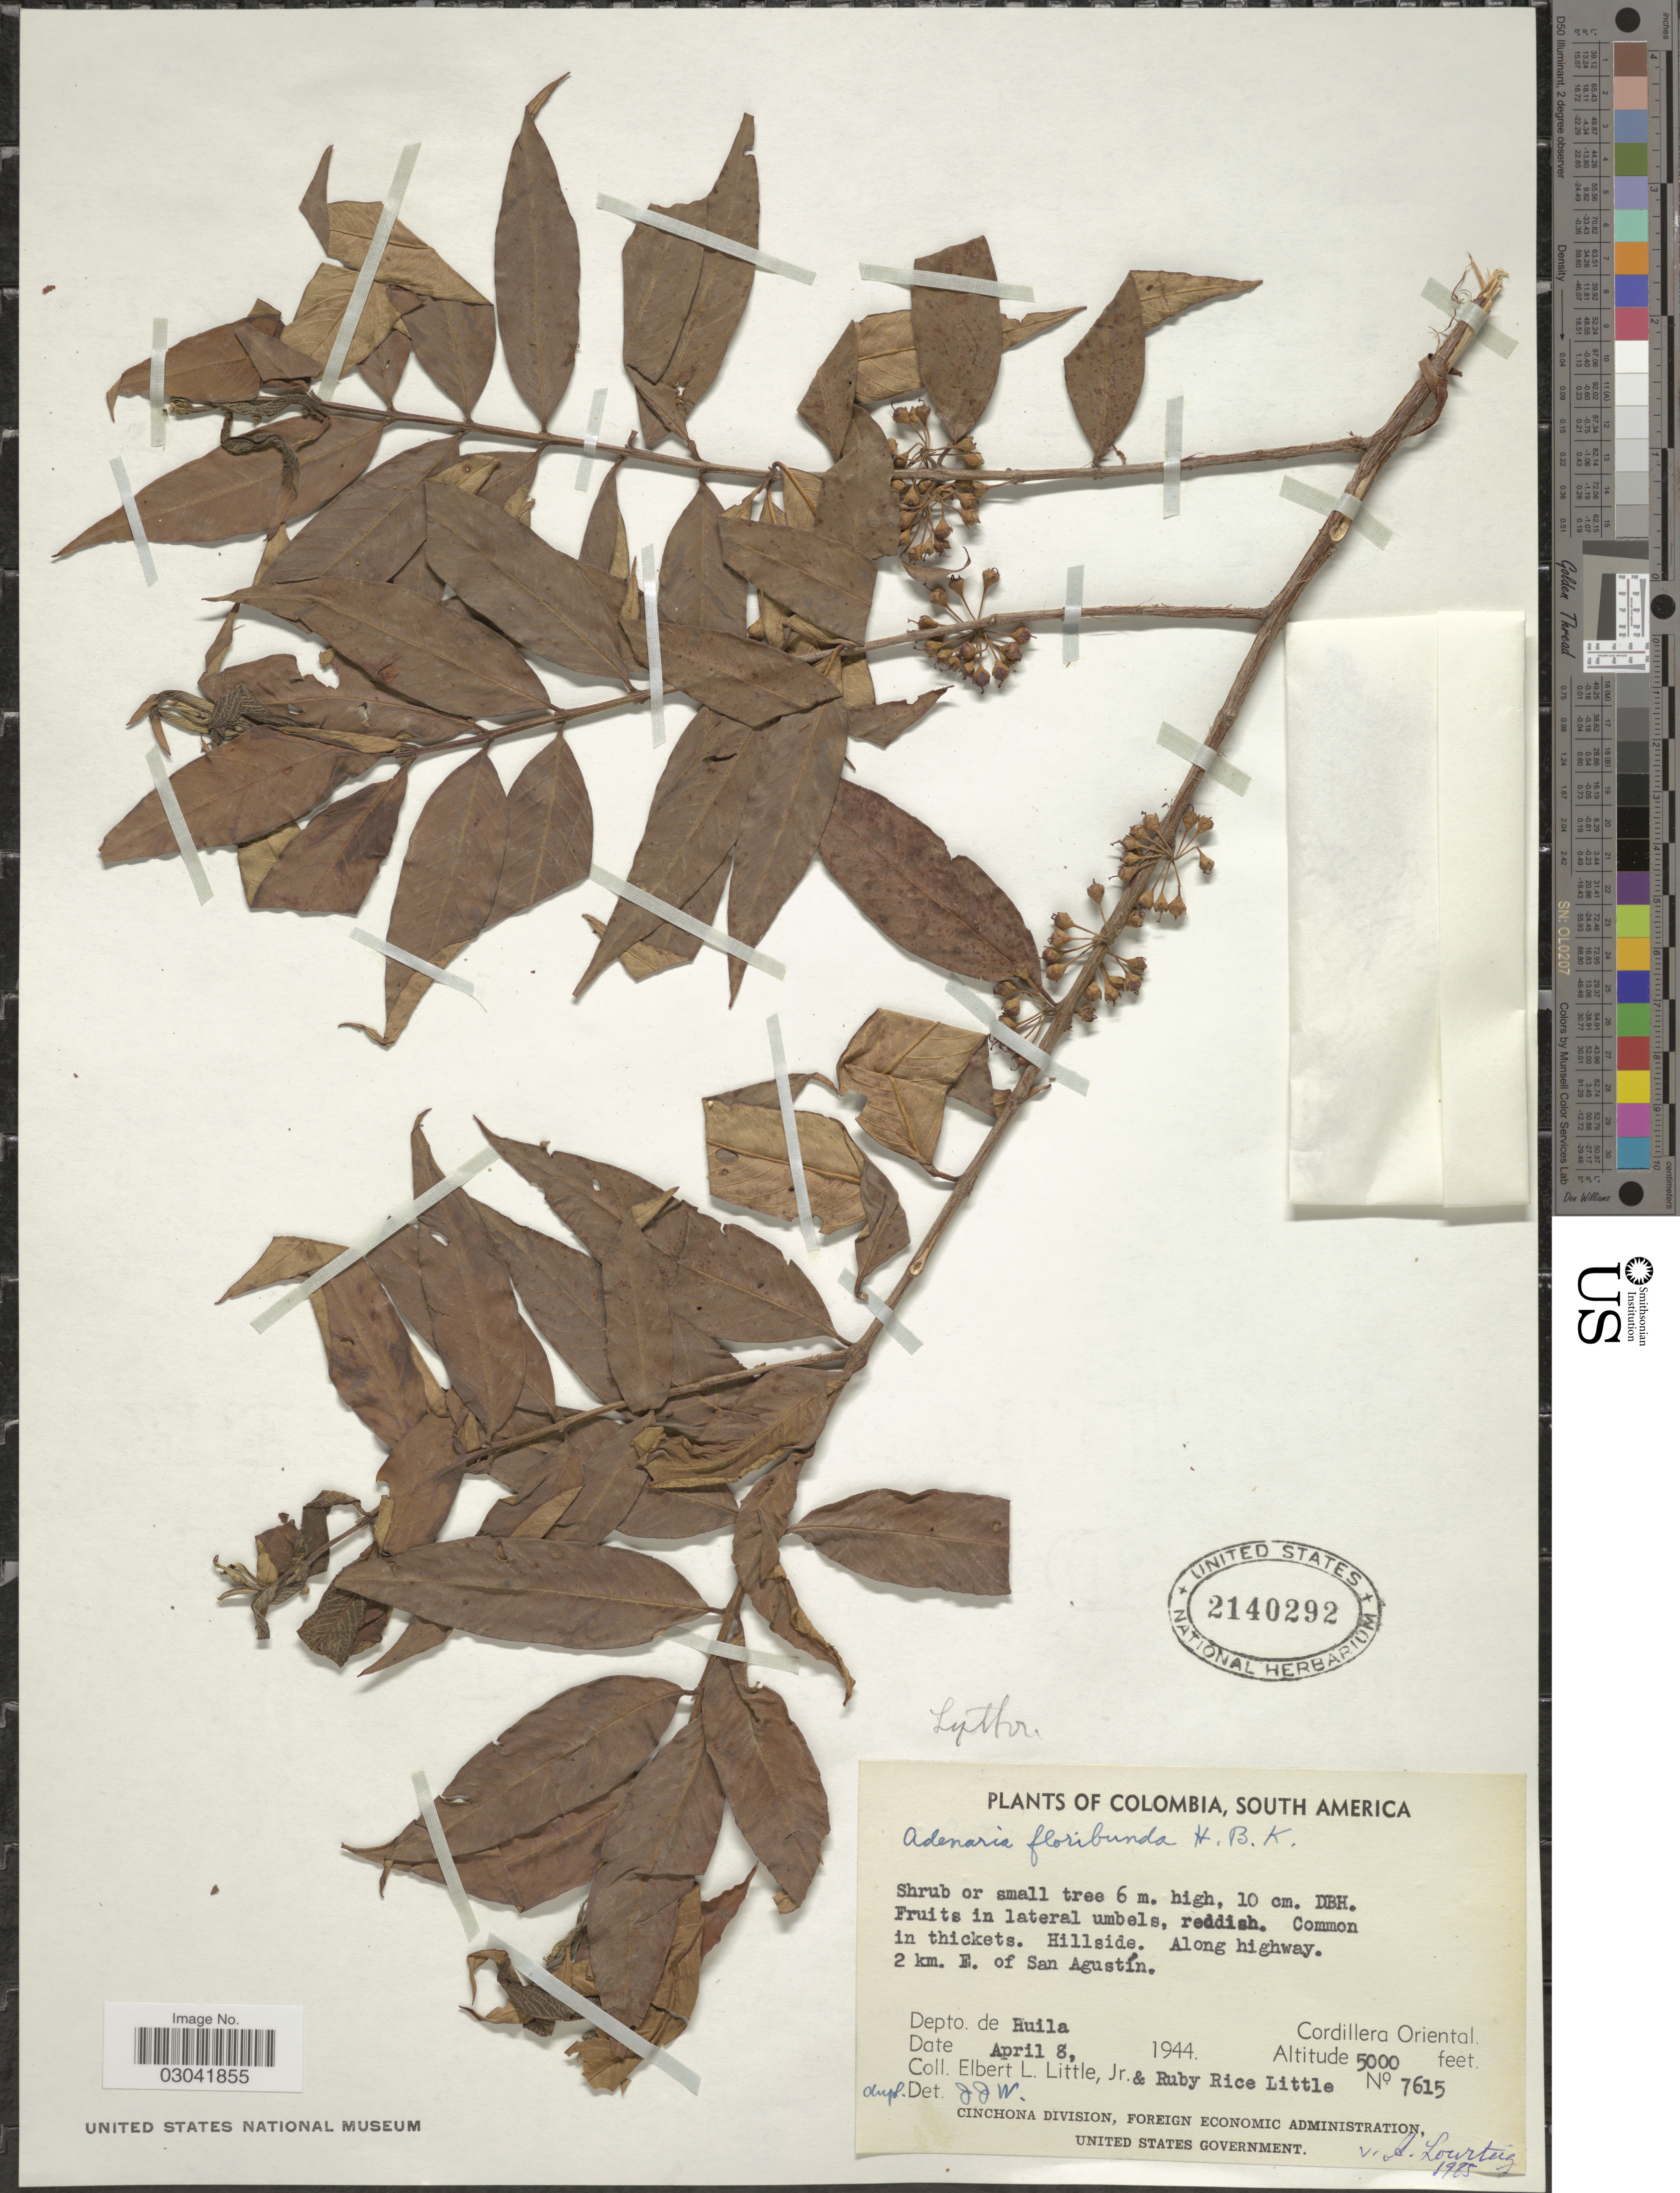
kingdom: Plantae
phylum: Tracheophyta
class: Magnoliopsida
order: Myrtales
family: Lythraceae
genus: Adenaria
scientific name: Adenaria floribunda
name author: Kunth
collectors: E. L. Little & R. R. Little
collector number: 7615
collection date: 1944-04-08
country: Colombia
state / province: Huila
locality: Along highway, 2 km. E. of San Agustín. Depto. de Huila. Cordillera Oriental.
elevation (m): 1524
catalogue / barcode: US 2140292